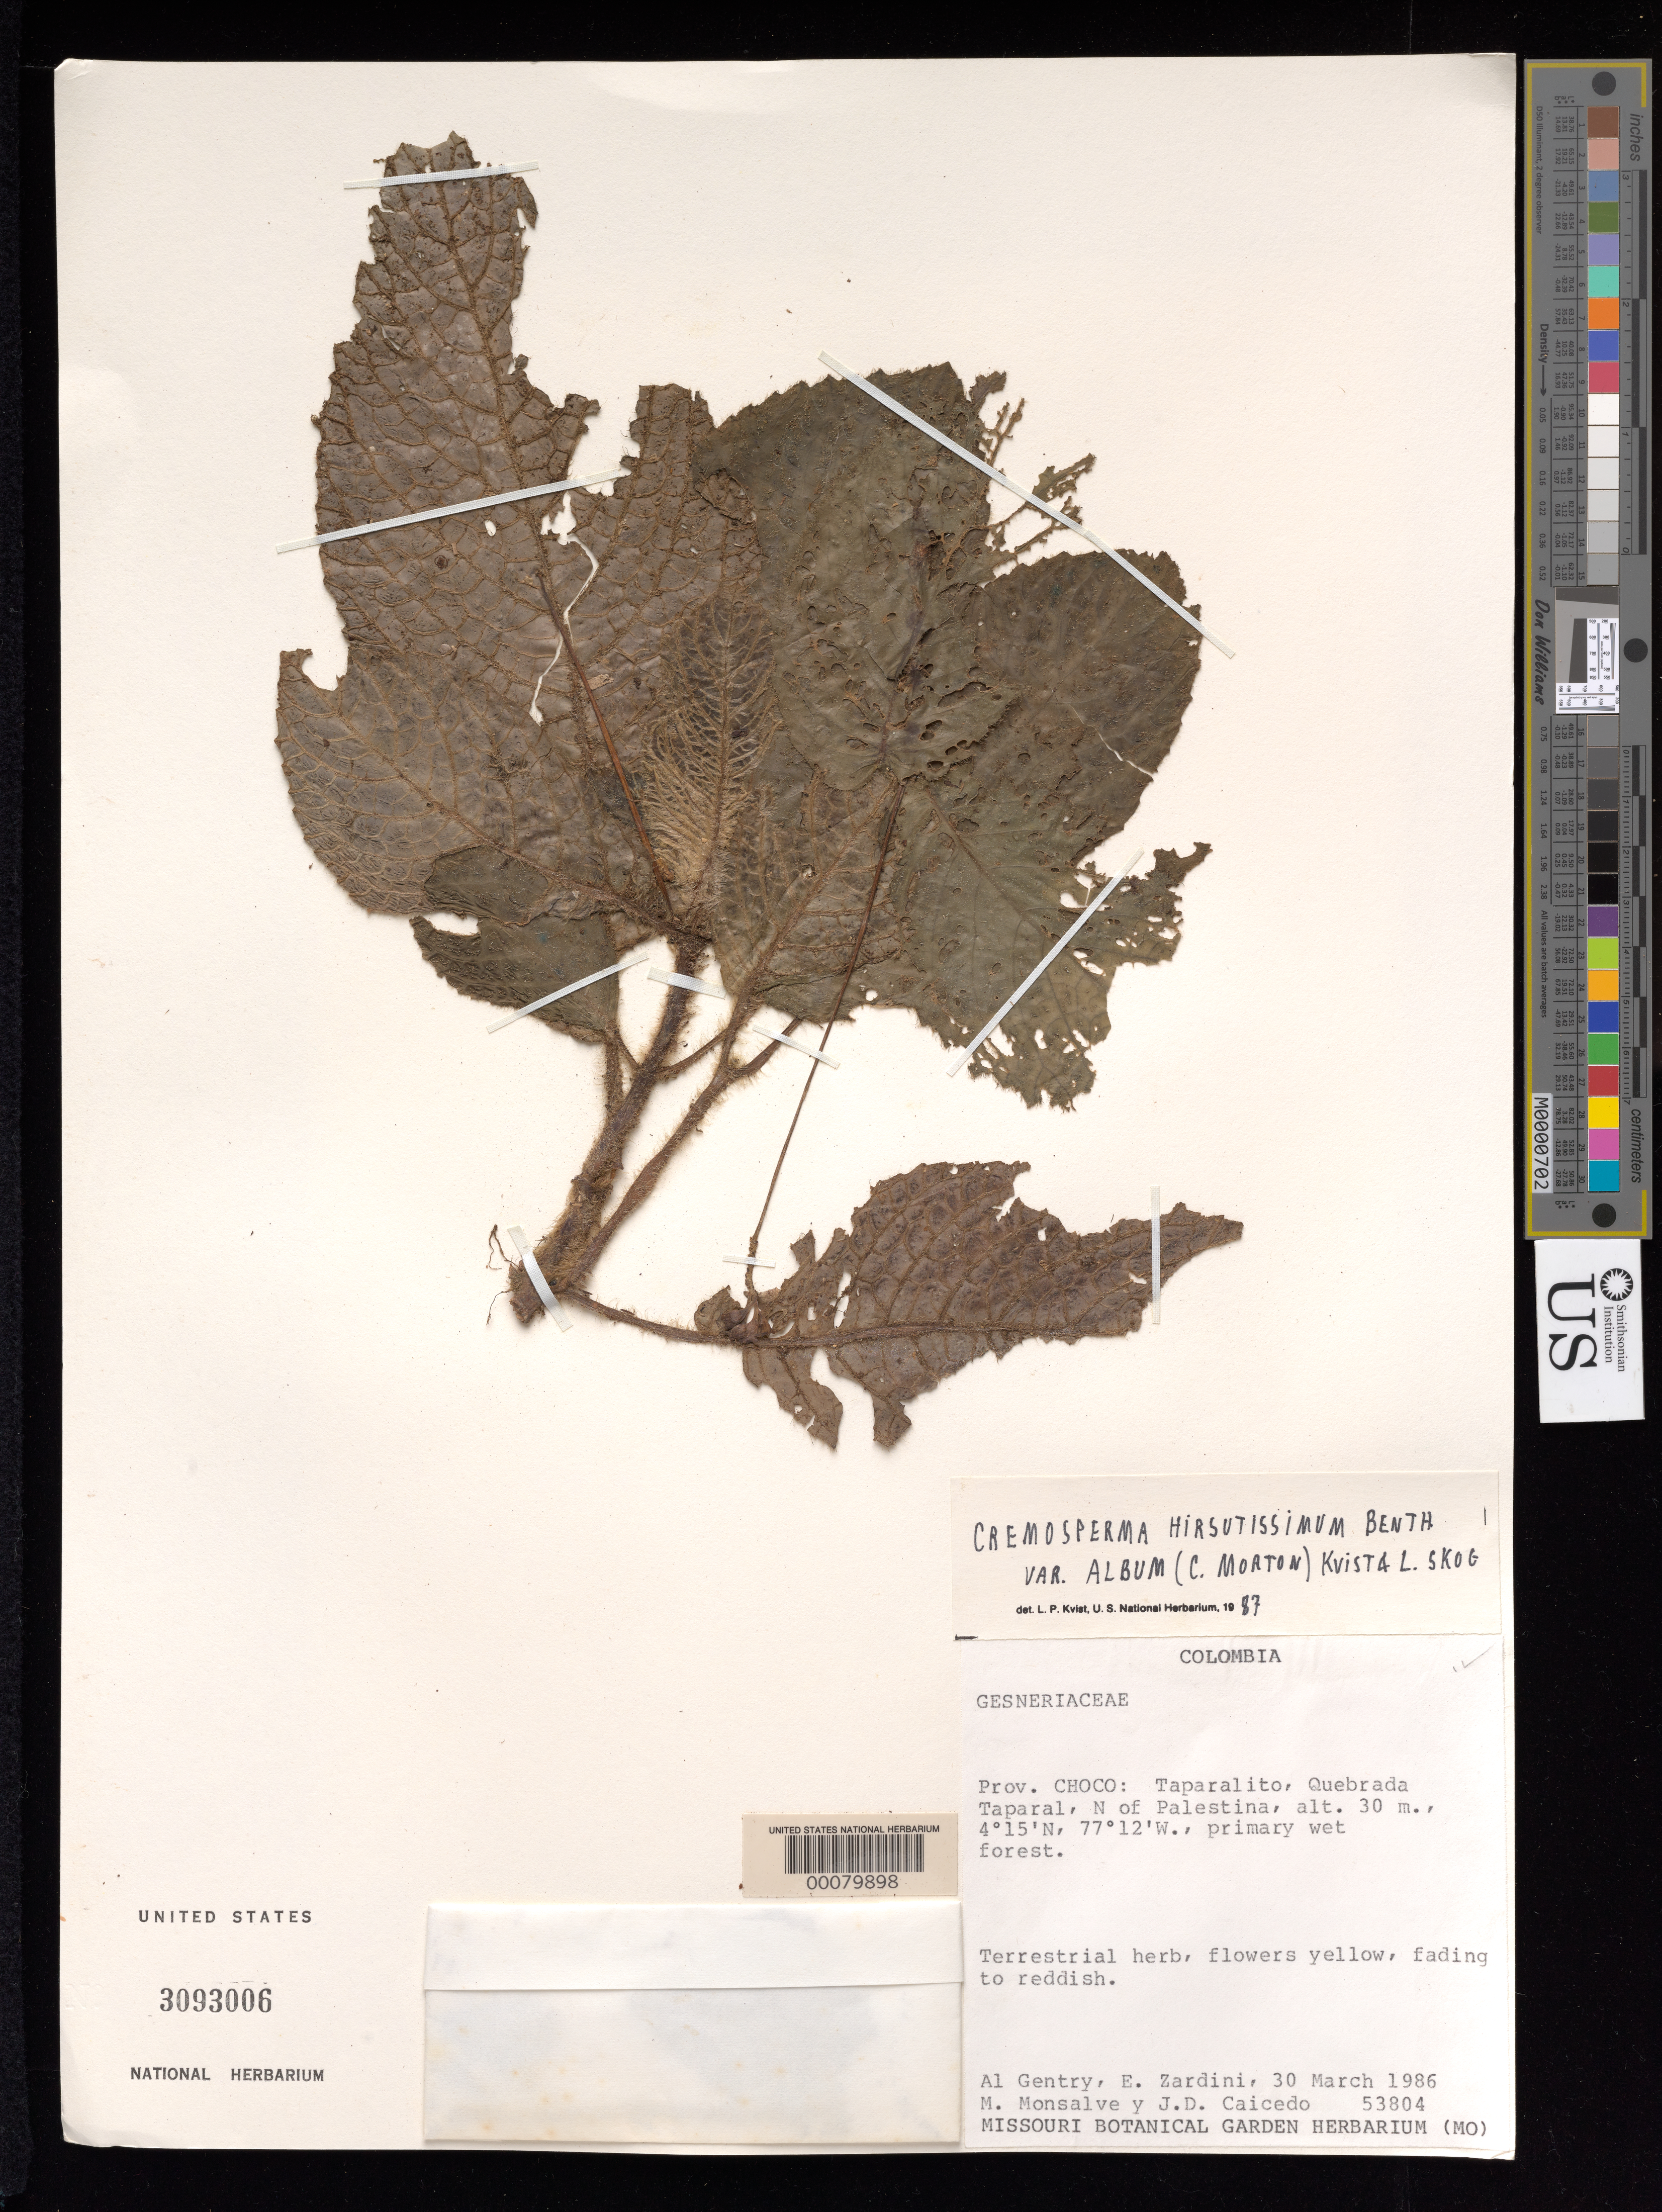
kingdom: Plantae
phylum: Tracheophyta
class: Magnoliopsida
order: Lamiales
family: Gesneriaceae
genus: Cremosperma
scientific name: Cremosperma hirsutissimum var. album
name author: (C.V. Morton) L.P. Kvist & L.E. Skog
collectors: A. H. Gentry, E. M. Zardini, M. Monsalve & J. Caicedo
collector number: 53804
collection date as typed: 30 Mar 1986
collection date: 1986-03-30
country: Colombia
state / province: Chocó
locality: Taparalito, Quebrada Taparal, N of Palestina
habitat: Primary wet forest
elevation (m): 30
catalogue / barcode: US 3093006